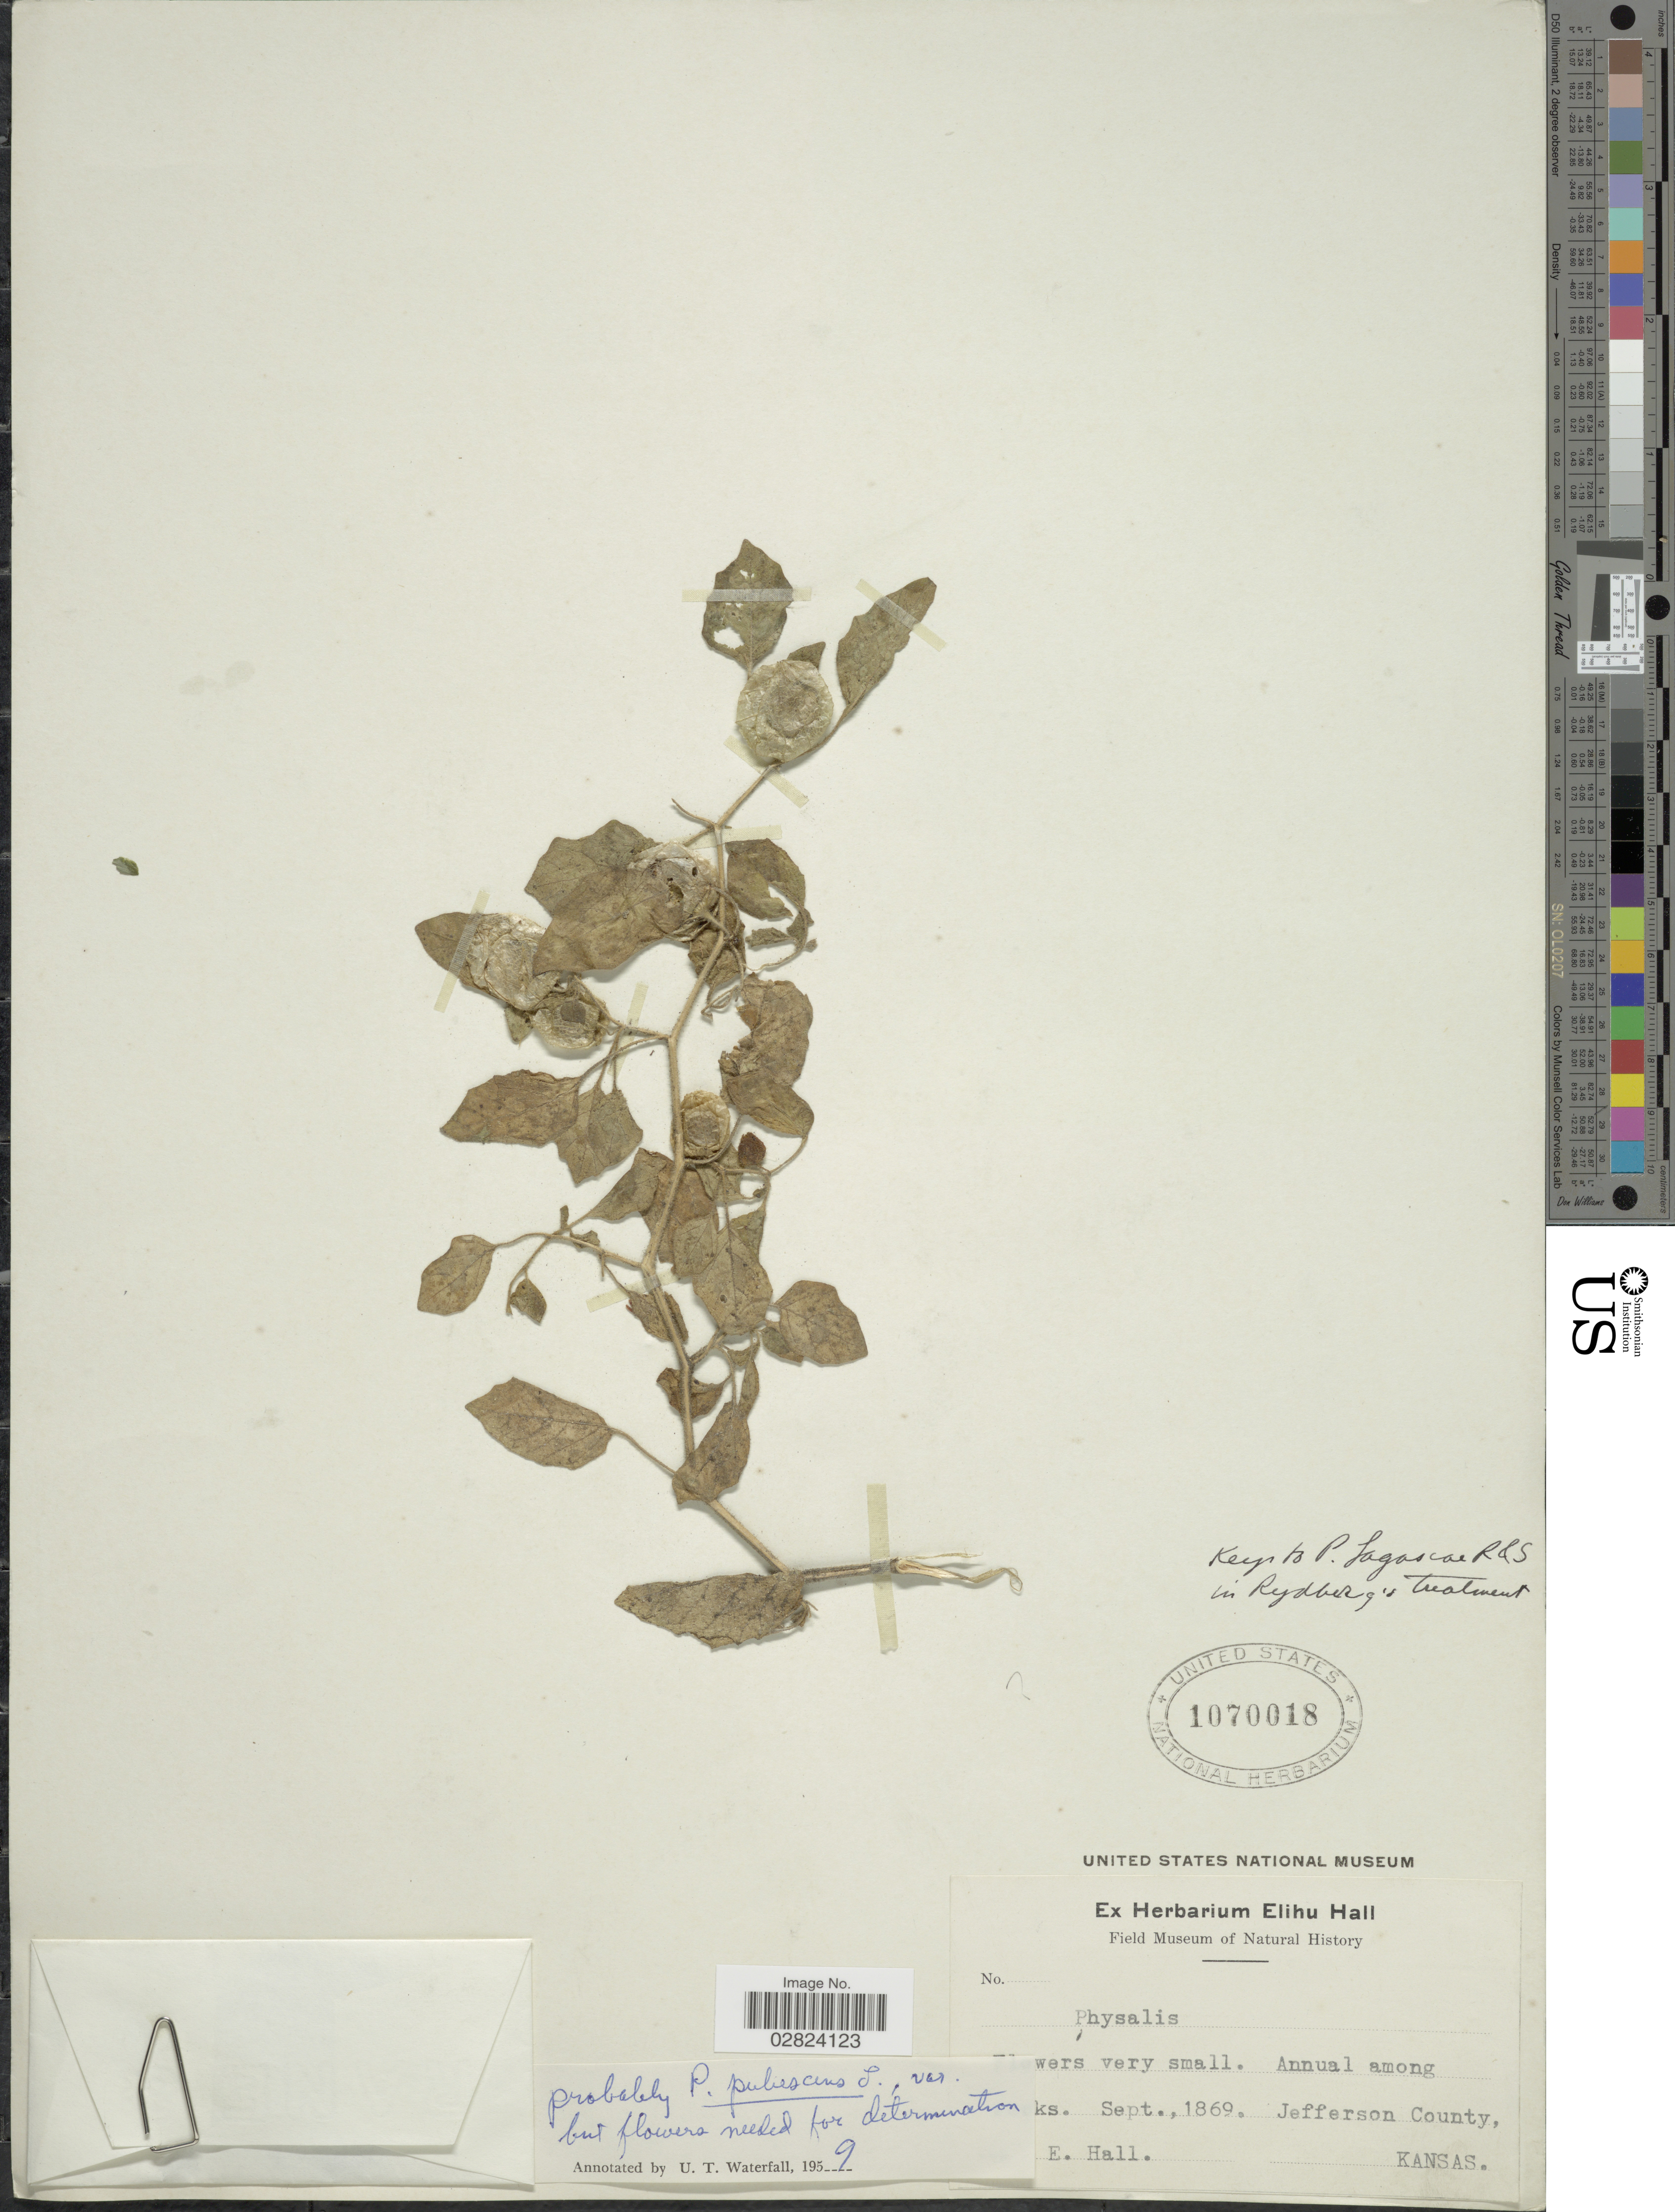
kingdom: Plantae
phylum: Tracheophyta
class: Magnoliopsida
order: Solanales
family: Solanaceae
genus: Physalis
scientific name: Physalis pubescens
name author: L.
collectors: E. Hall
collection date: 1869-09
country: United States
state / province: Kansas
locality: Jefferson County.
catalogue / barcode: US 1070018